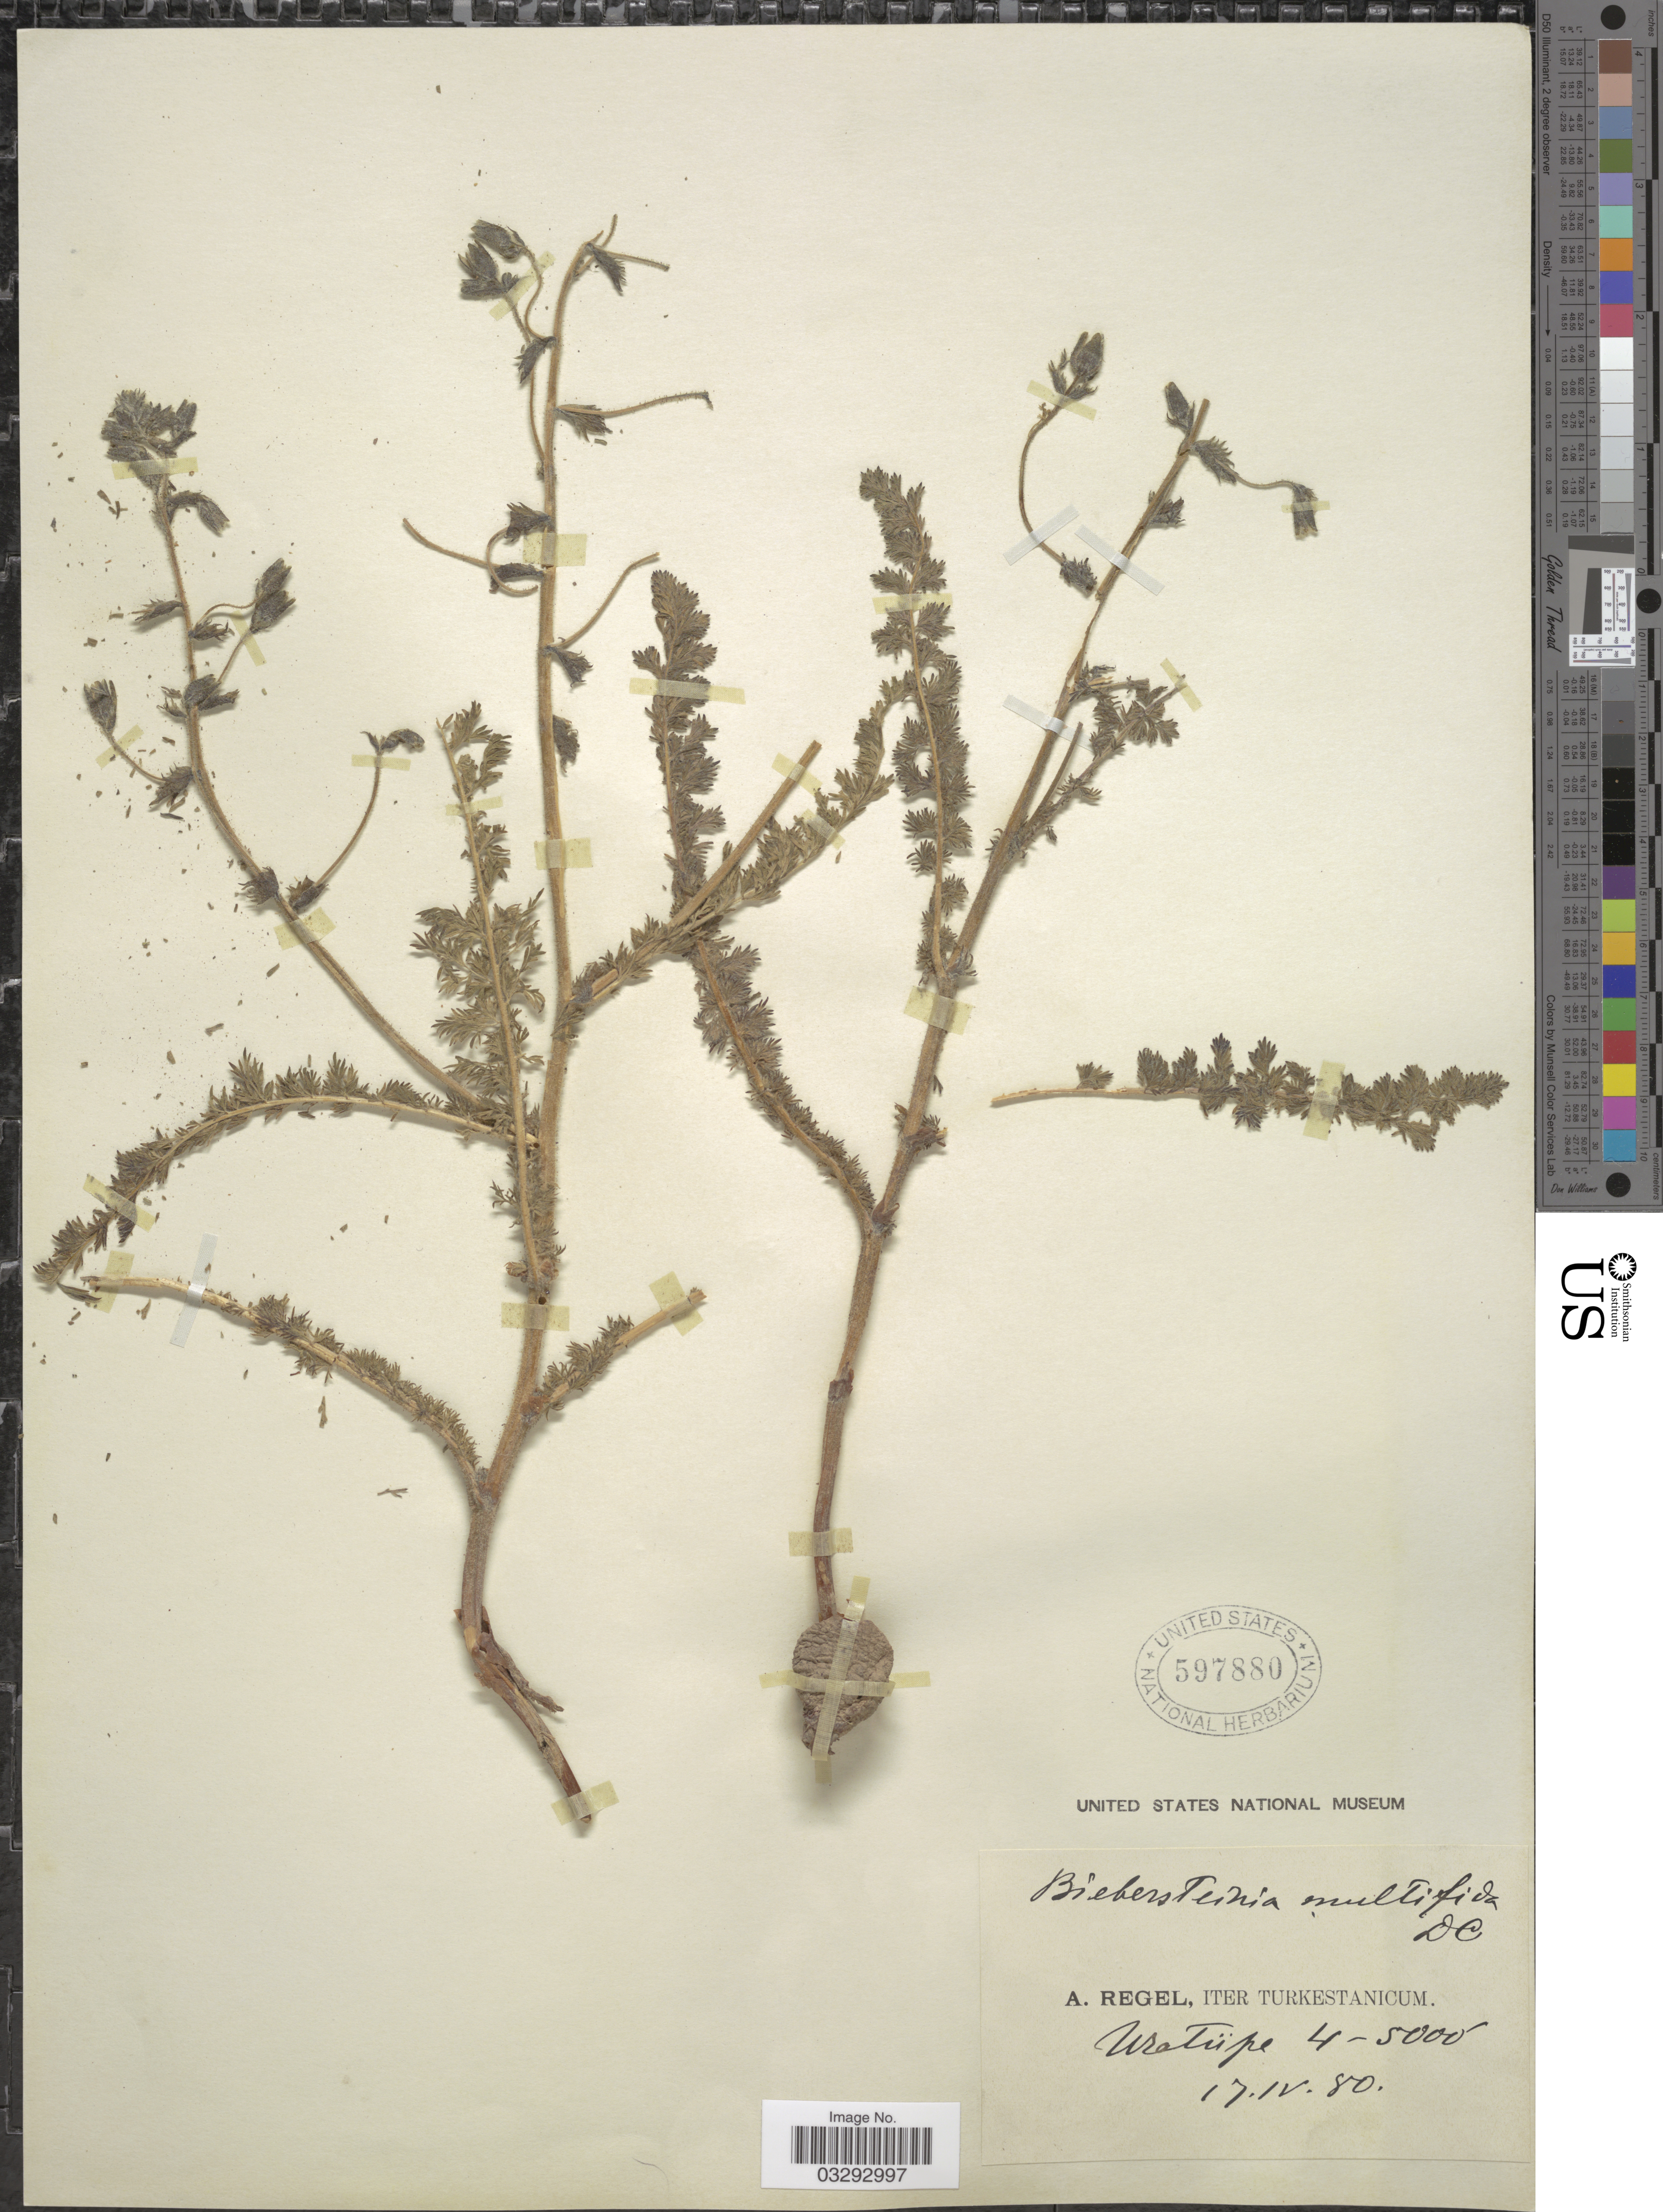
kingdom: Plantae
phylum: Tracheophyta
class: Magnoliopsida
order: Sapindales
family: Biebersteiniaceae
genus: Biebersteinia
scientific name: Biebersteinia multifida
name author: DC.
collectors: A. Regel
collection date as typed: Transcribed d/m/y: 17/4/80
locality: Iter Turkestanicum. Uratüpe [interpreted].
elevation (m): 1219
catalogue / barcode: US 597880